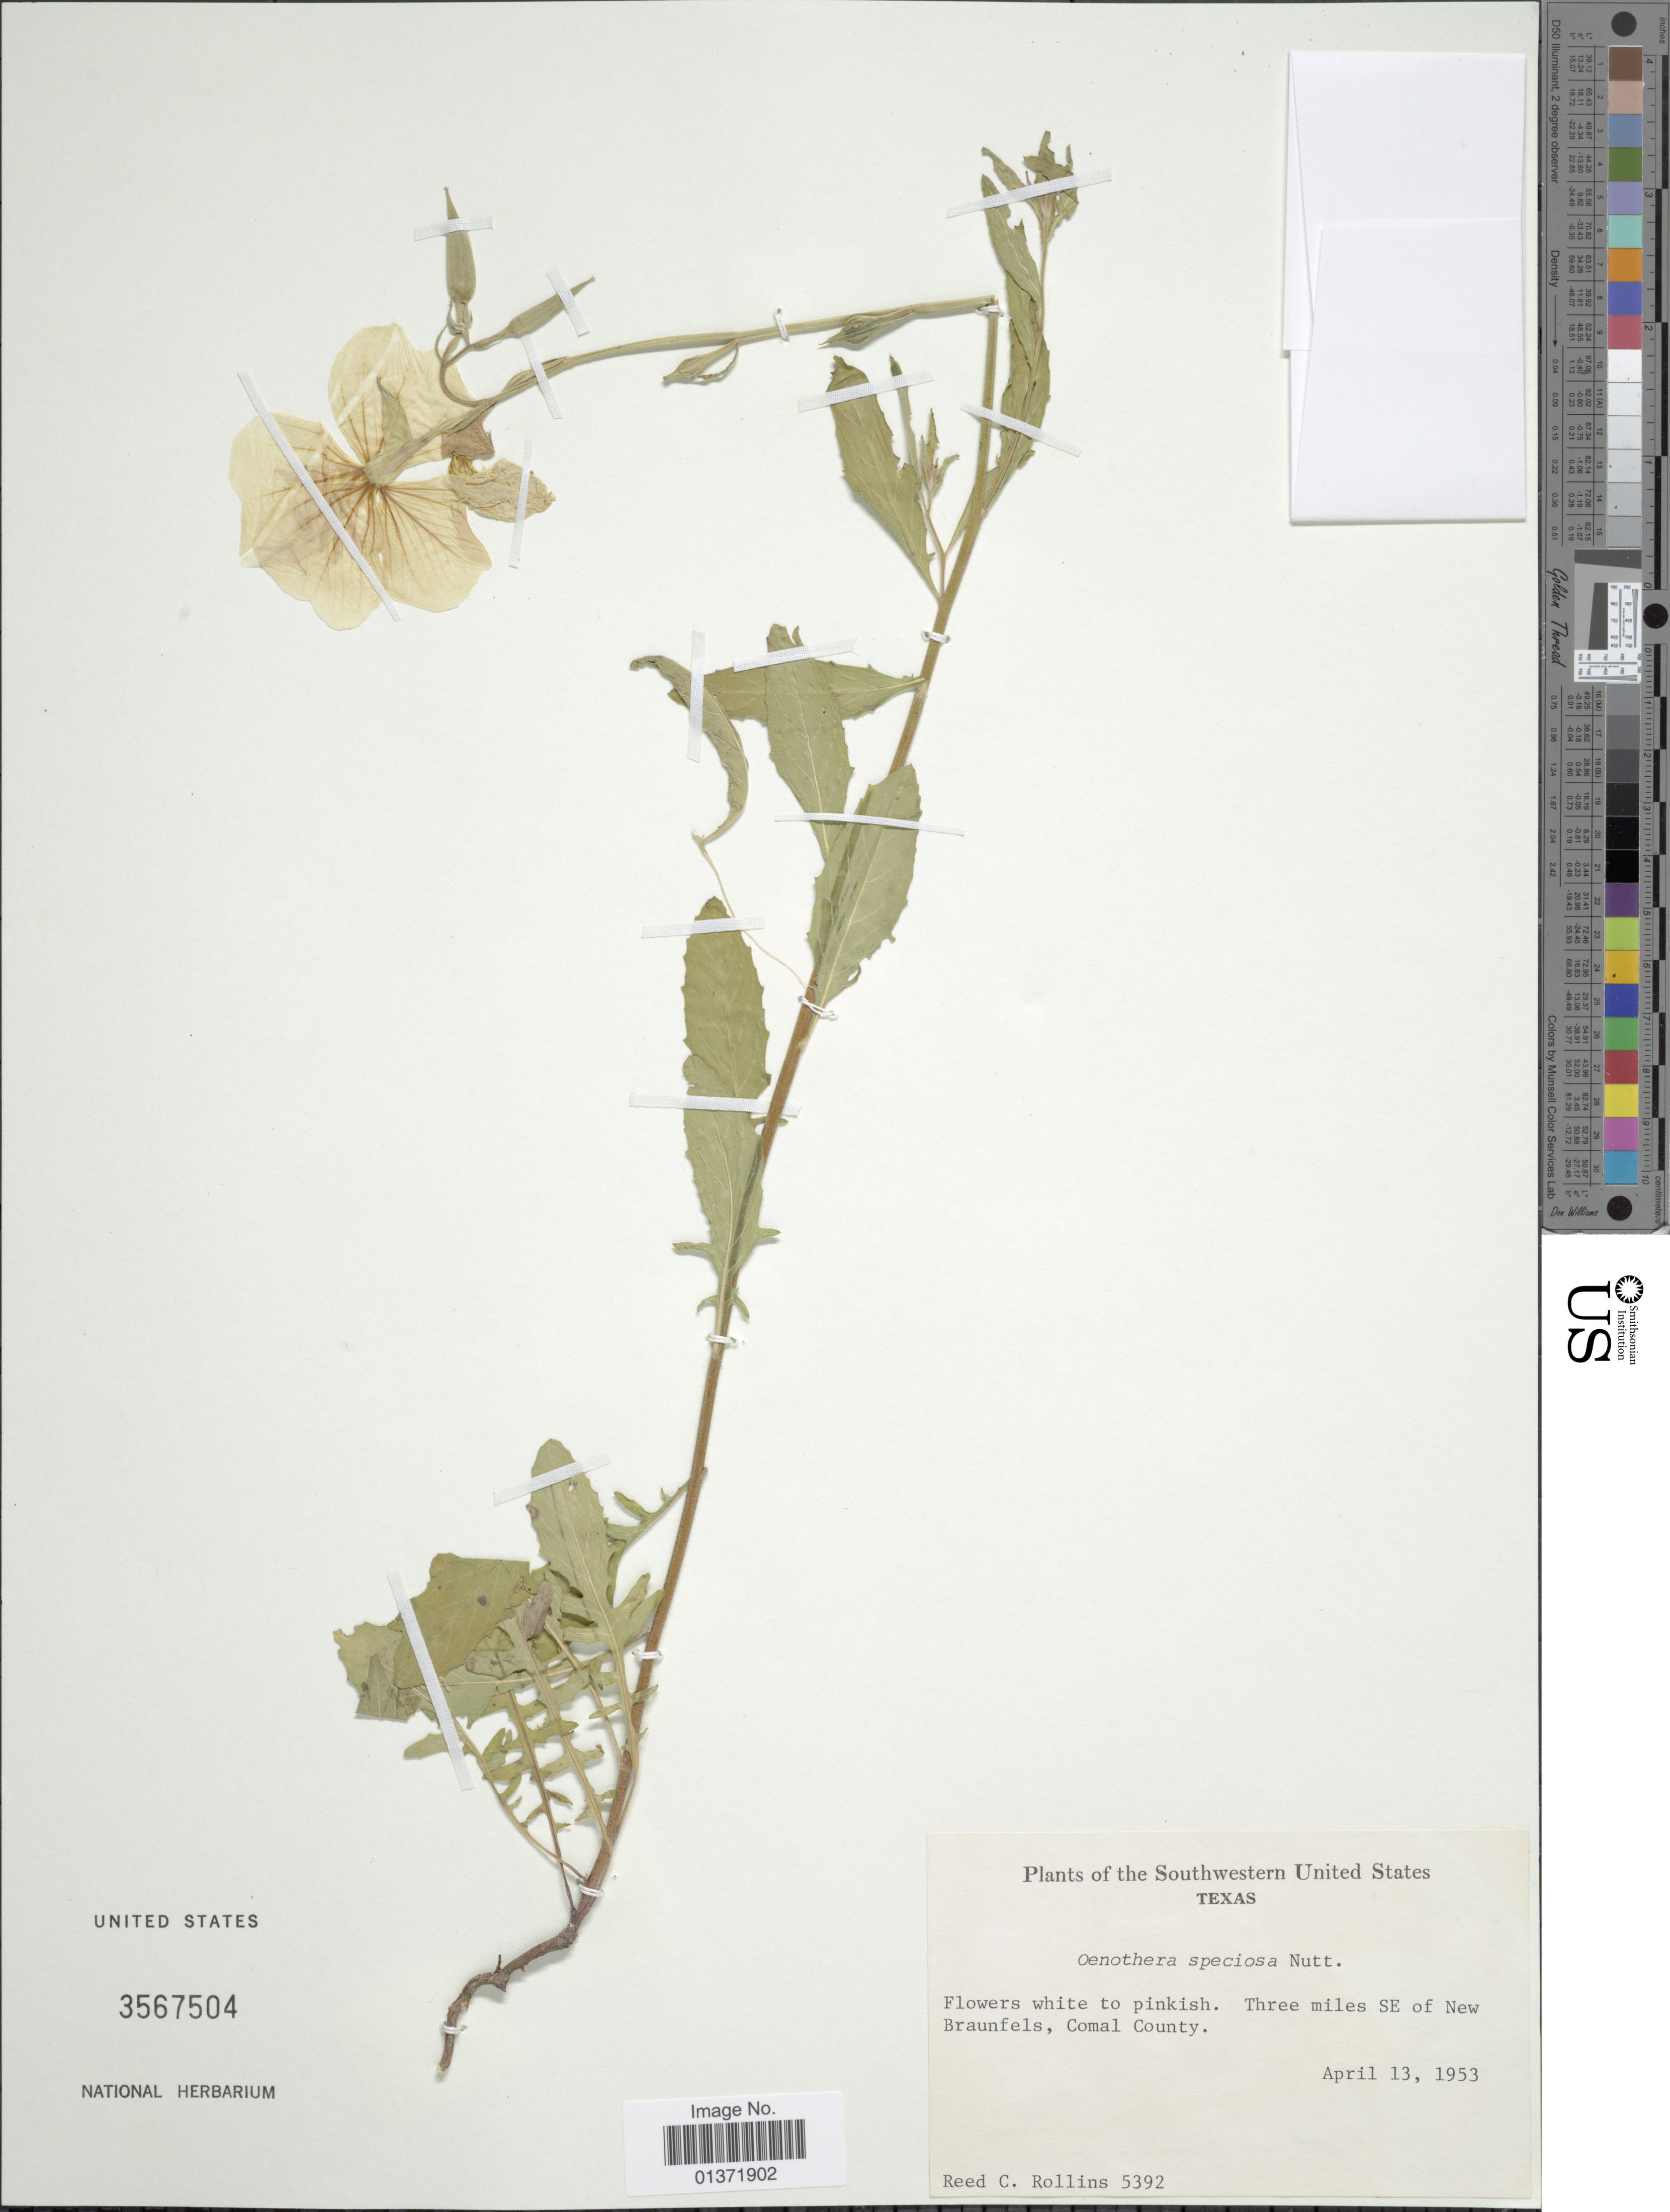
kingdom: Plantae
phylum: Tracheophyta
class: Magnoliopsida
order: Myrtales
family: Onagraceae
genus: Oenothera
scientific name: Oenothera speciosa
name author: Nutt.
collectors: R. C. Rollins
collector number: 5392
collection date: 1953-04-13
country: United States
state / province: Texas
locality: Southwestern United States, Three miles SE of New Braunfels, Comal County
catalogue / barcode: US 3567504